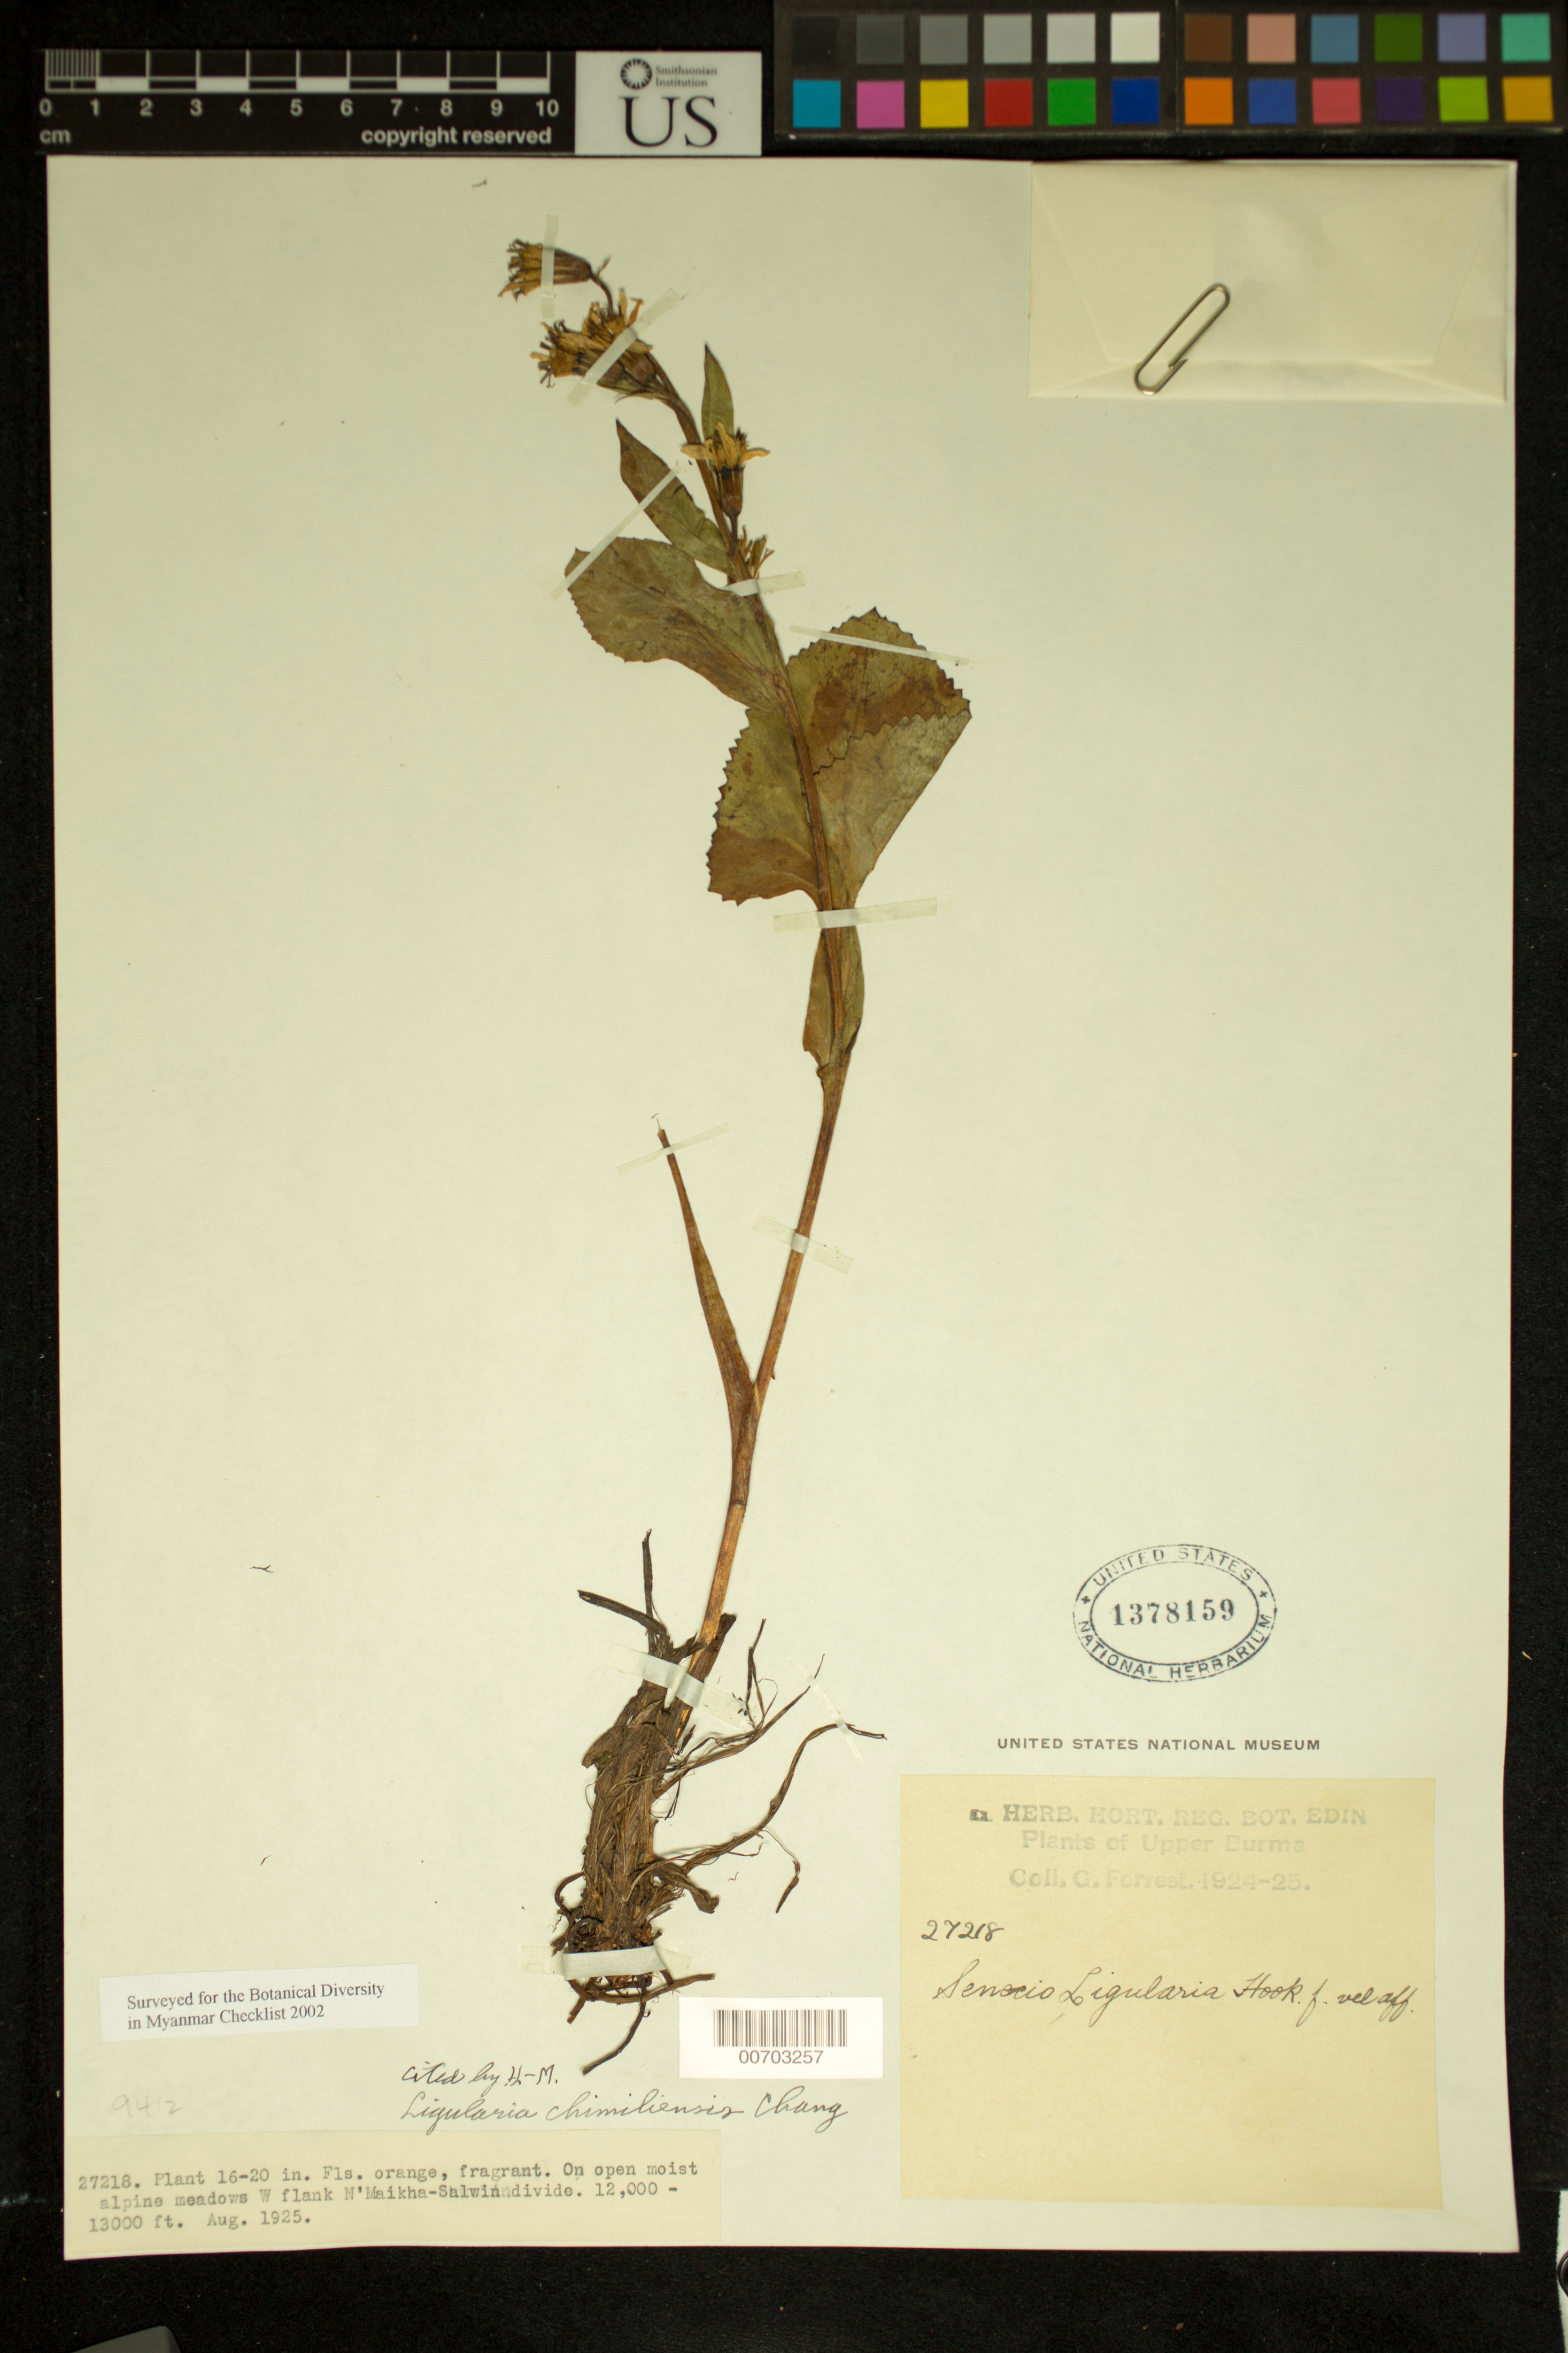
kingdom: Plantae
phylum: Tracheophyta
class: Magnoliopsida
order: Asterales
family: Asteraceae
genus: Ligularia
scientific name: Ligularia chimiliensis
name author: M.C. Chang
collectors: G. Forrest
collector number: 27218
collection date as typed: Aug 1925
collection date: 1925-08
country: Myanmar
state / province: Kachin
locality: N'Maikha-Salwin Divide, W flank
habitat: Open moist alpine meadows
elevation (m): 3658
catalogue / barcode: US 1378159